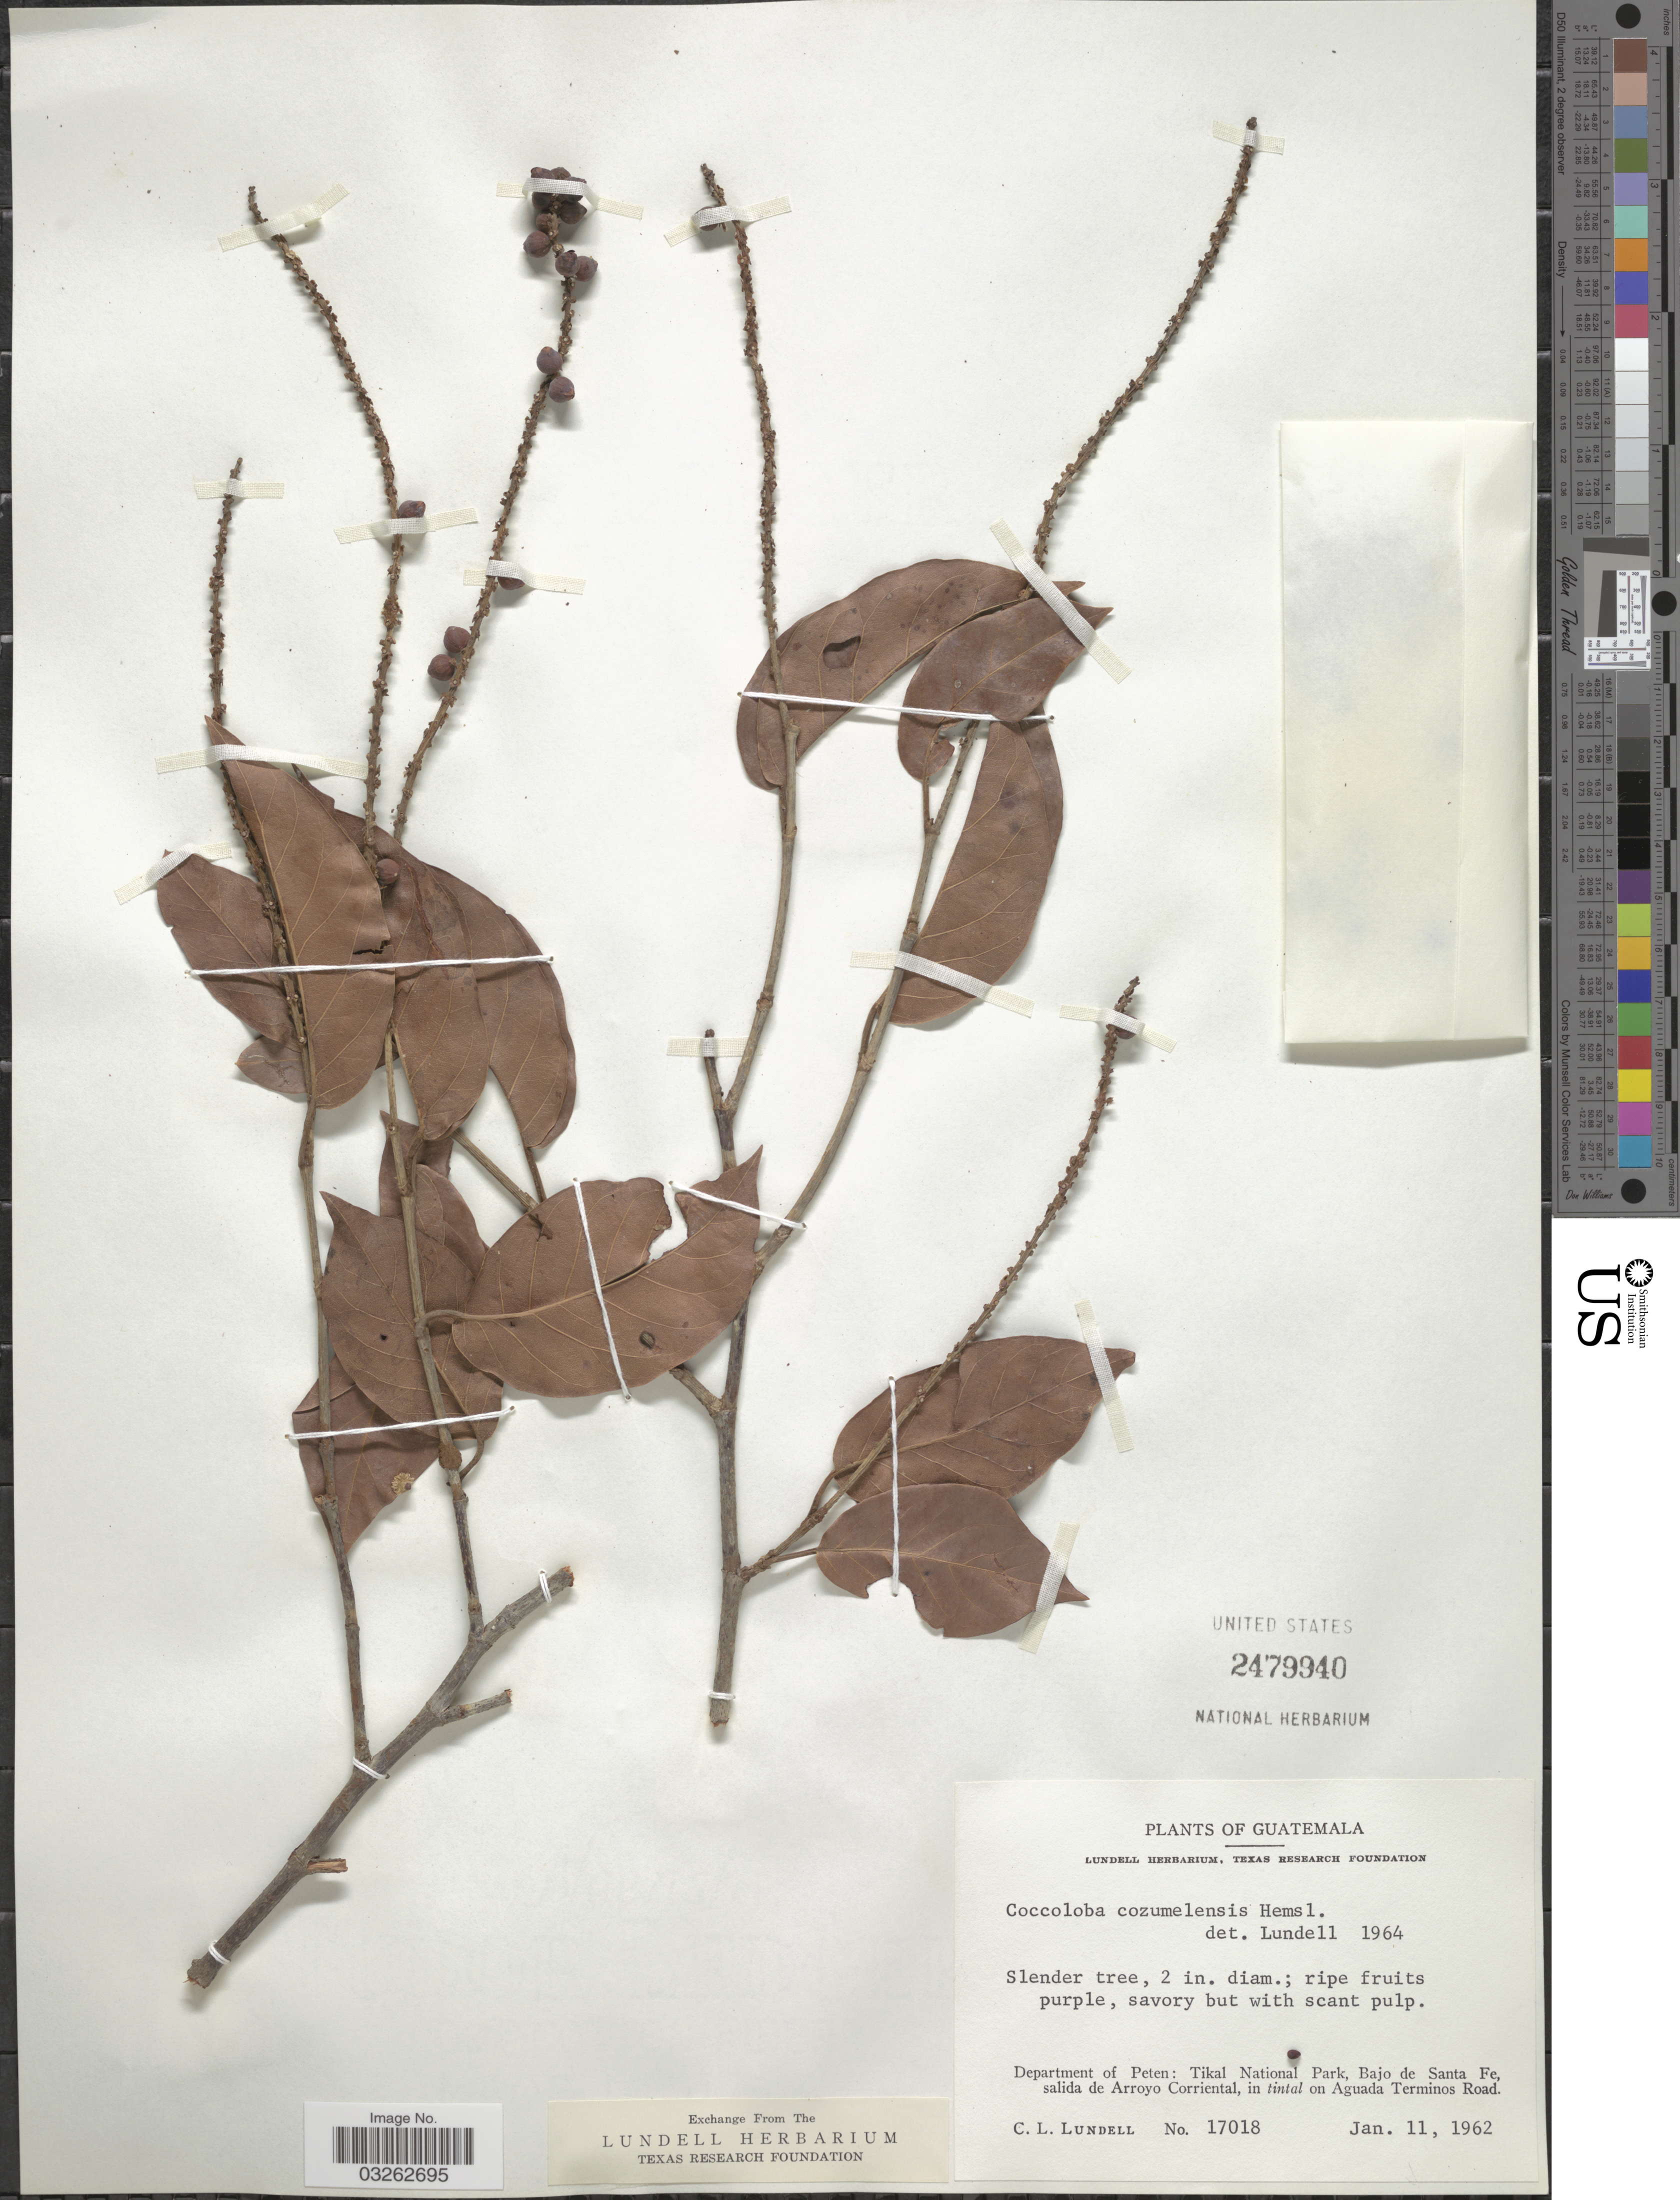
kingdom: Plantae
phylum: Tracheophyta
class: Magnoliopsida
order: Caryophyllales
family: Polygonaceae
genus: Coccoloba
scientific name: Coccoloba cozumelensis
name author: Hemsl.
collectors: C. L. Lundell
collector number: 17018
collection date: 1962-01-11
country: Guatemala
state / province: El Petén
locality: Department of Peten: Tikal National Park, Bajo de Santa Fe, salida de Arroyo Corriental, in tintal on Aguada Terminos Road.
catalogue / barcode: US 2479940